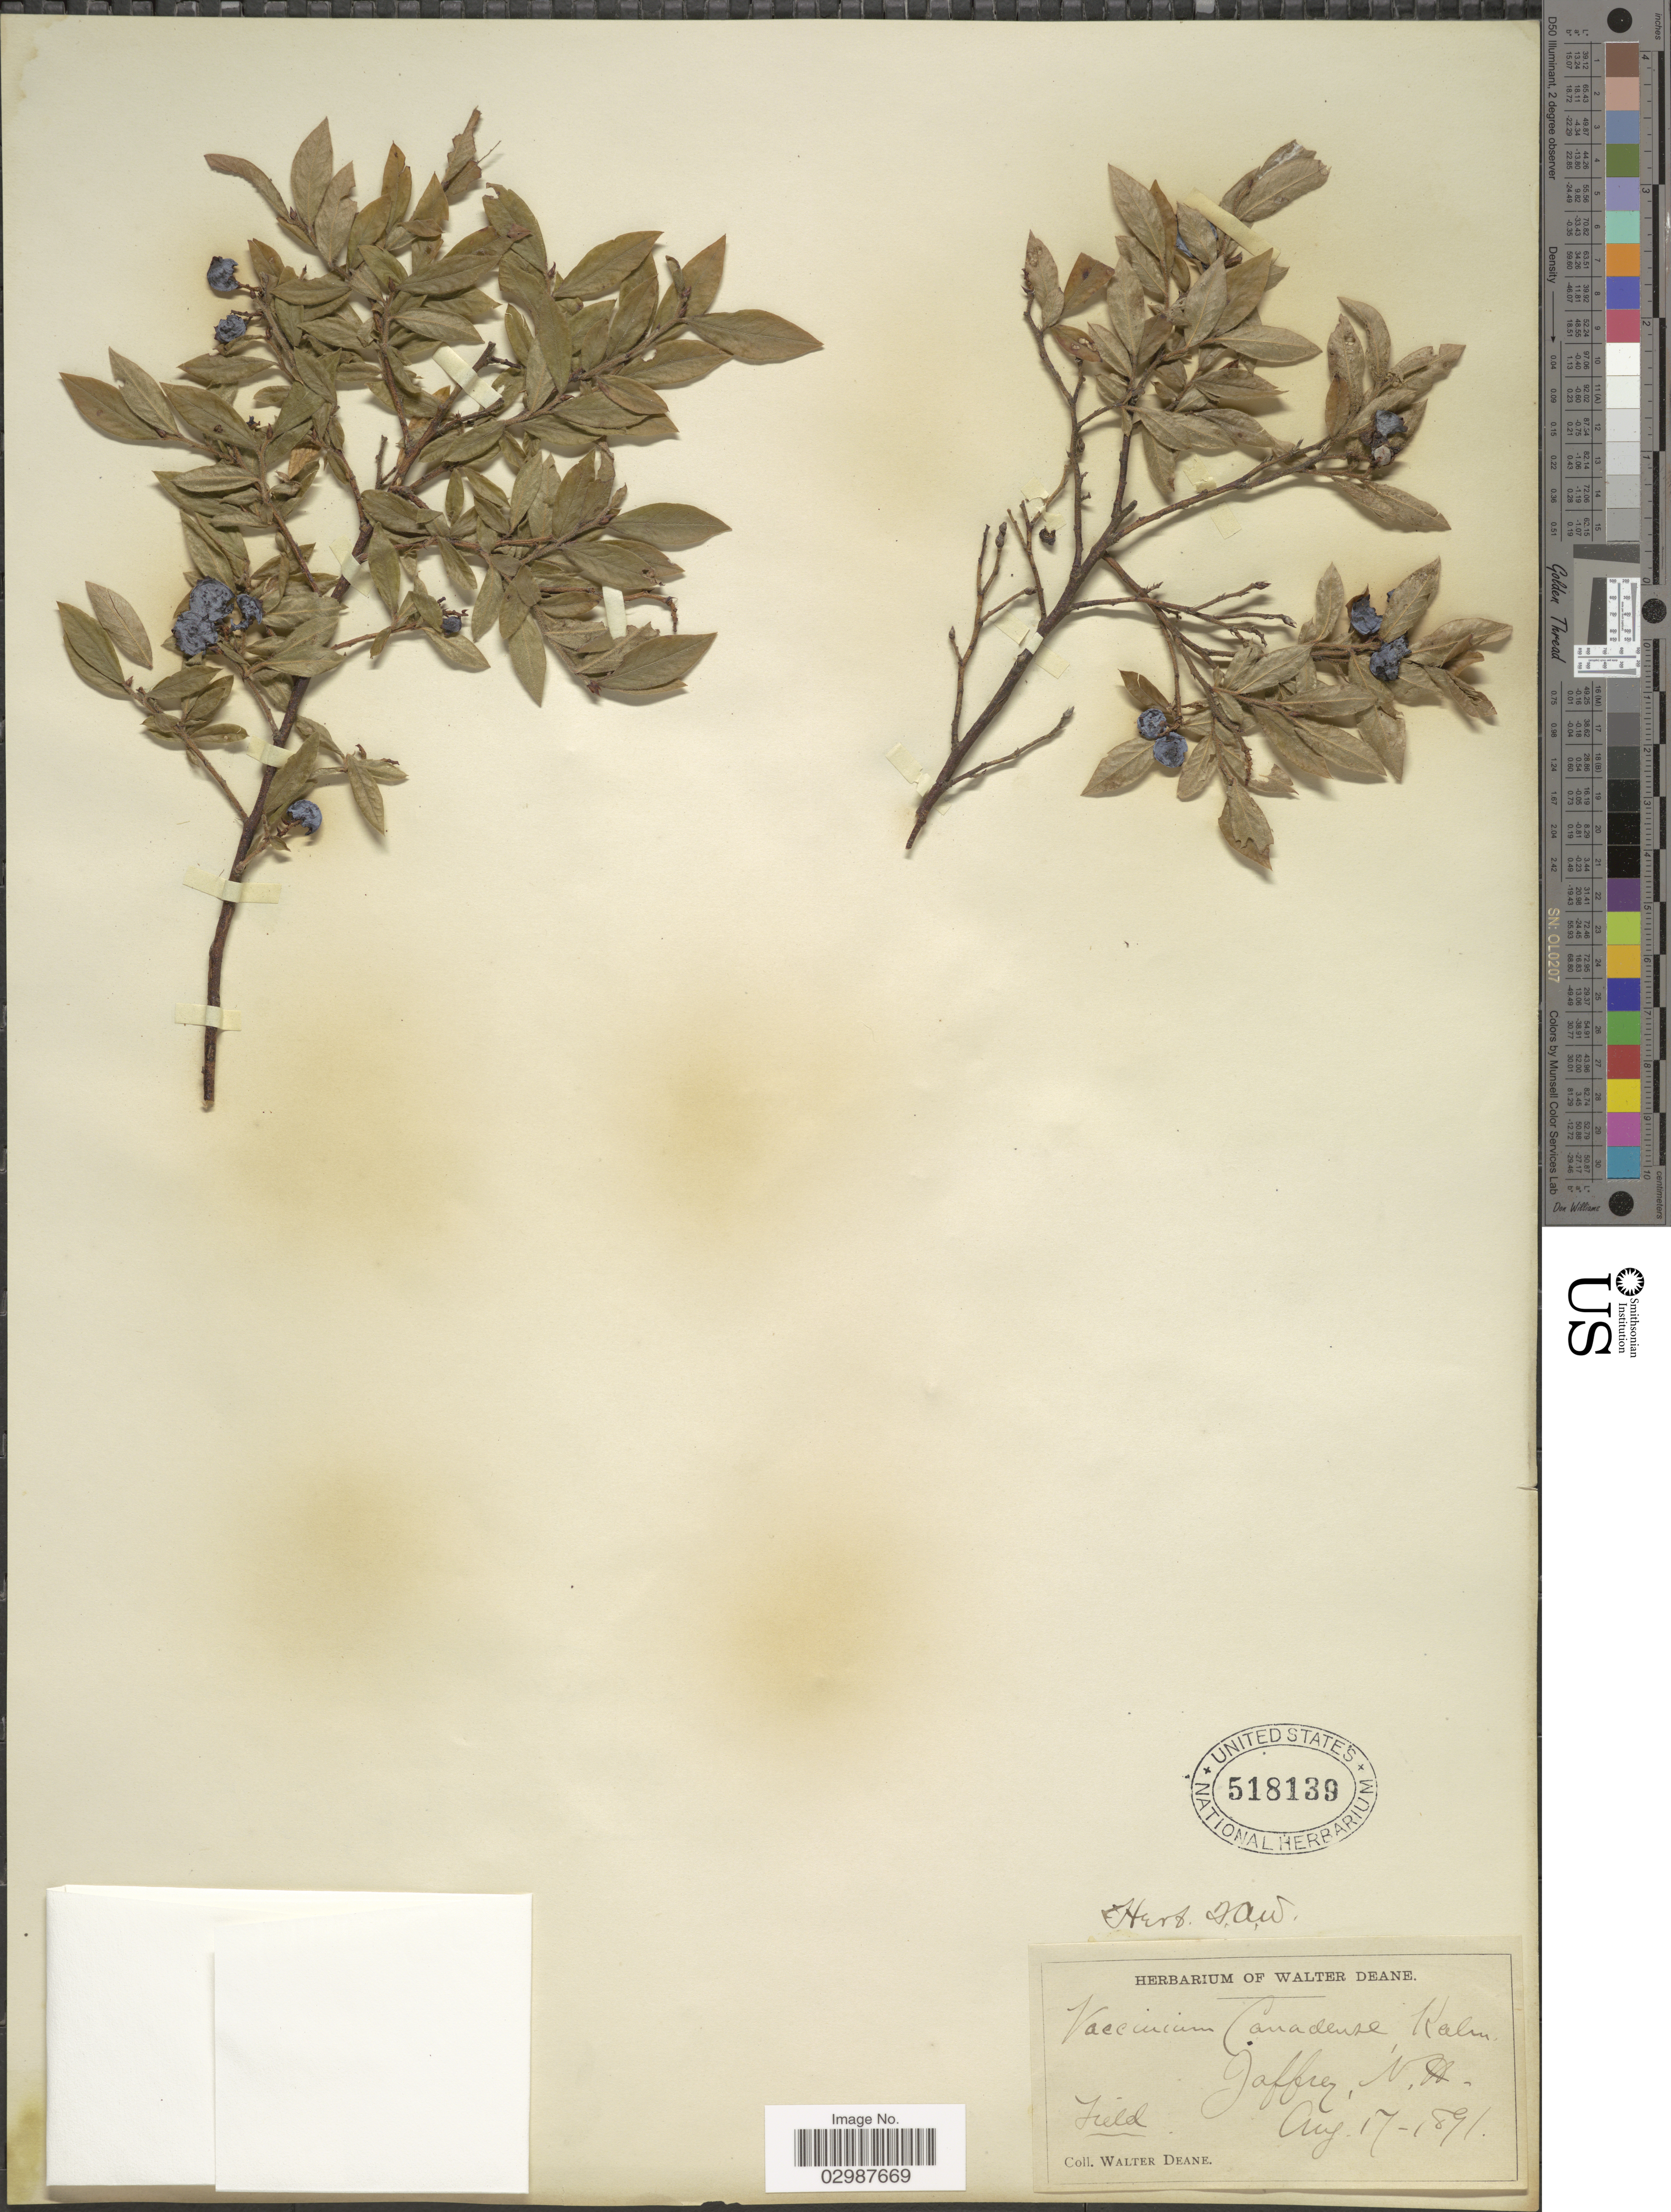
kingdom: Plantae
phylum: Tracheophyta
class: Magnoliopsida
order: Ericales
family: Ericaceae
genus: Vaccinium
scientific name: Vaccinium canadense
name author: Kalm ex Richardson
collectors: W. Deane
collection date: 1891-08-17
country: United States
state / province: New Hampshire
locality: Jaffrey.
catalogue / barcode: US 518139